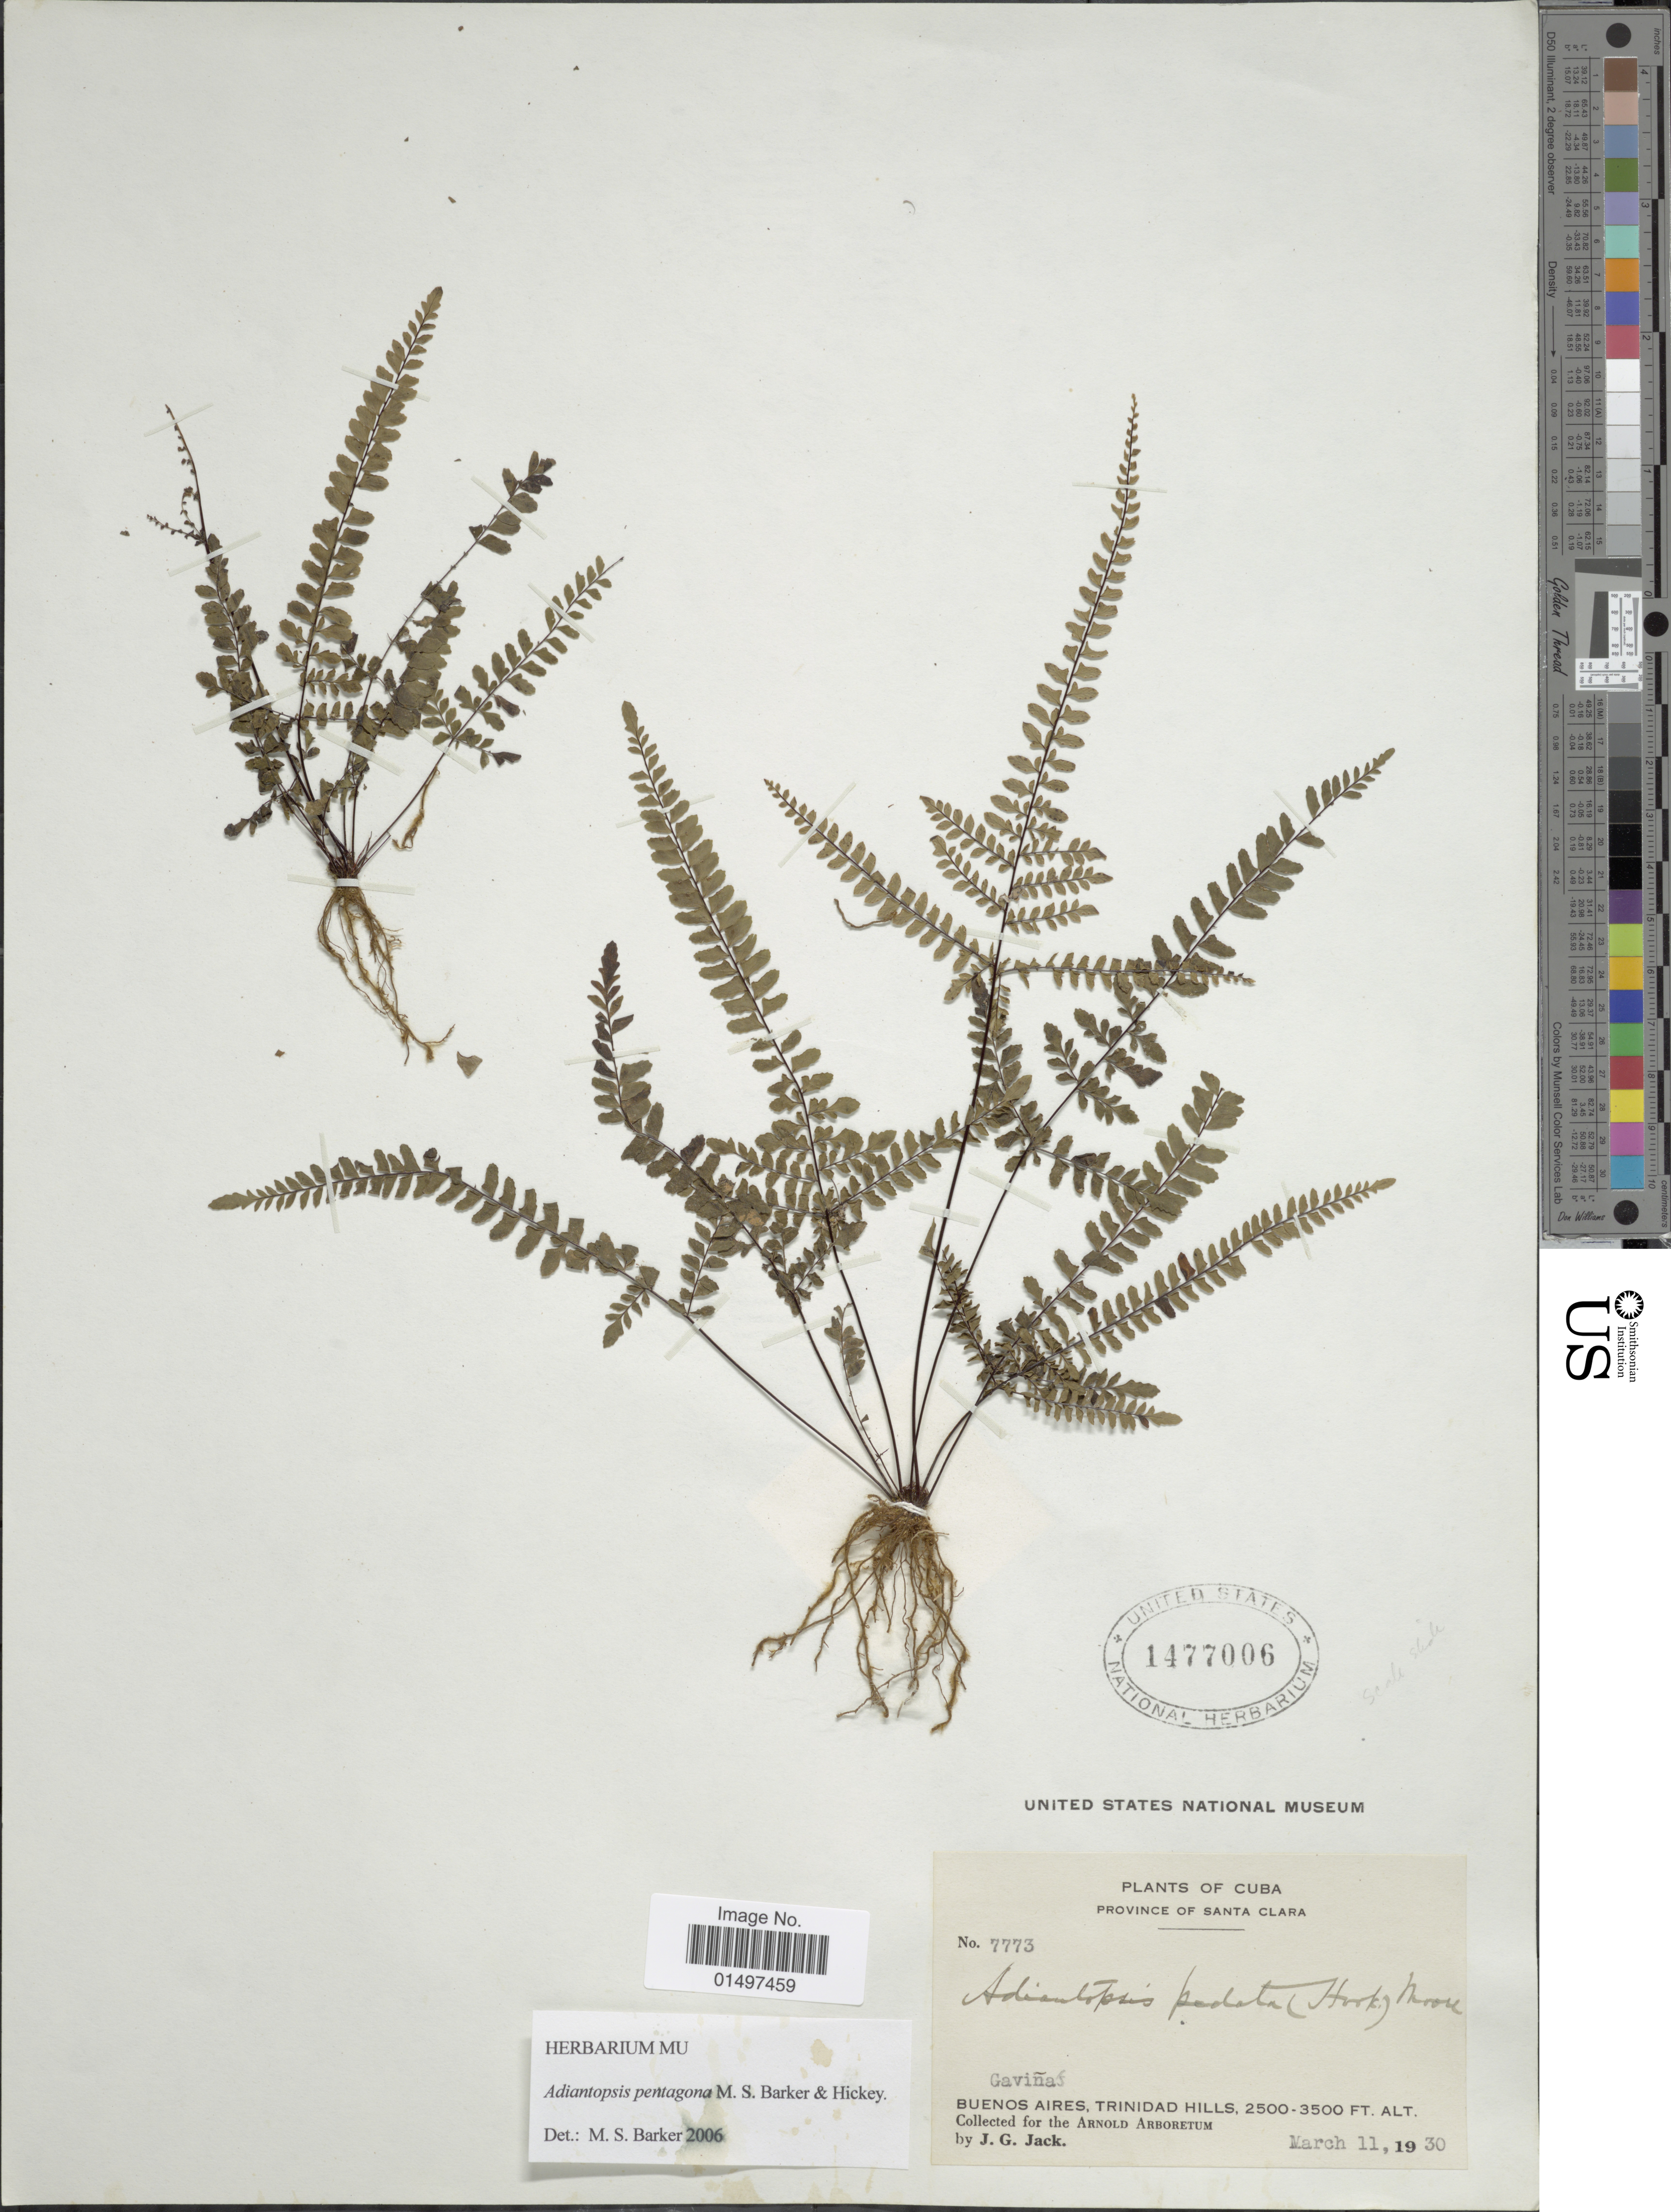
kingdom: Plantae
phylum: Tracheophyta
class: Polypodiopsida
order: Polypodiales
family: Pteridaceae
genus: Adiantopsis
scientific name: Adiantopsis pentagona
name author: M.S. Barker & Hickey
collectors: J. G. Jack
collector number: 7773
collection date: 1930-03-11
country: Cuba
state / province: Las Villas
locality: Province of Santa Clara. Gaviña's, Buenos Aires, Trinidad Hills.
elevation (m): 762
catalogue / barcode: US 1477006